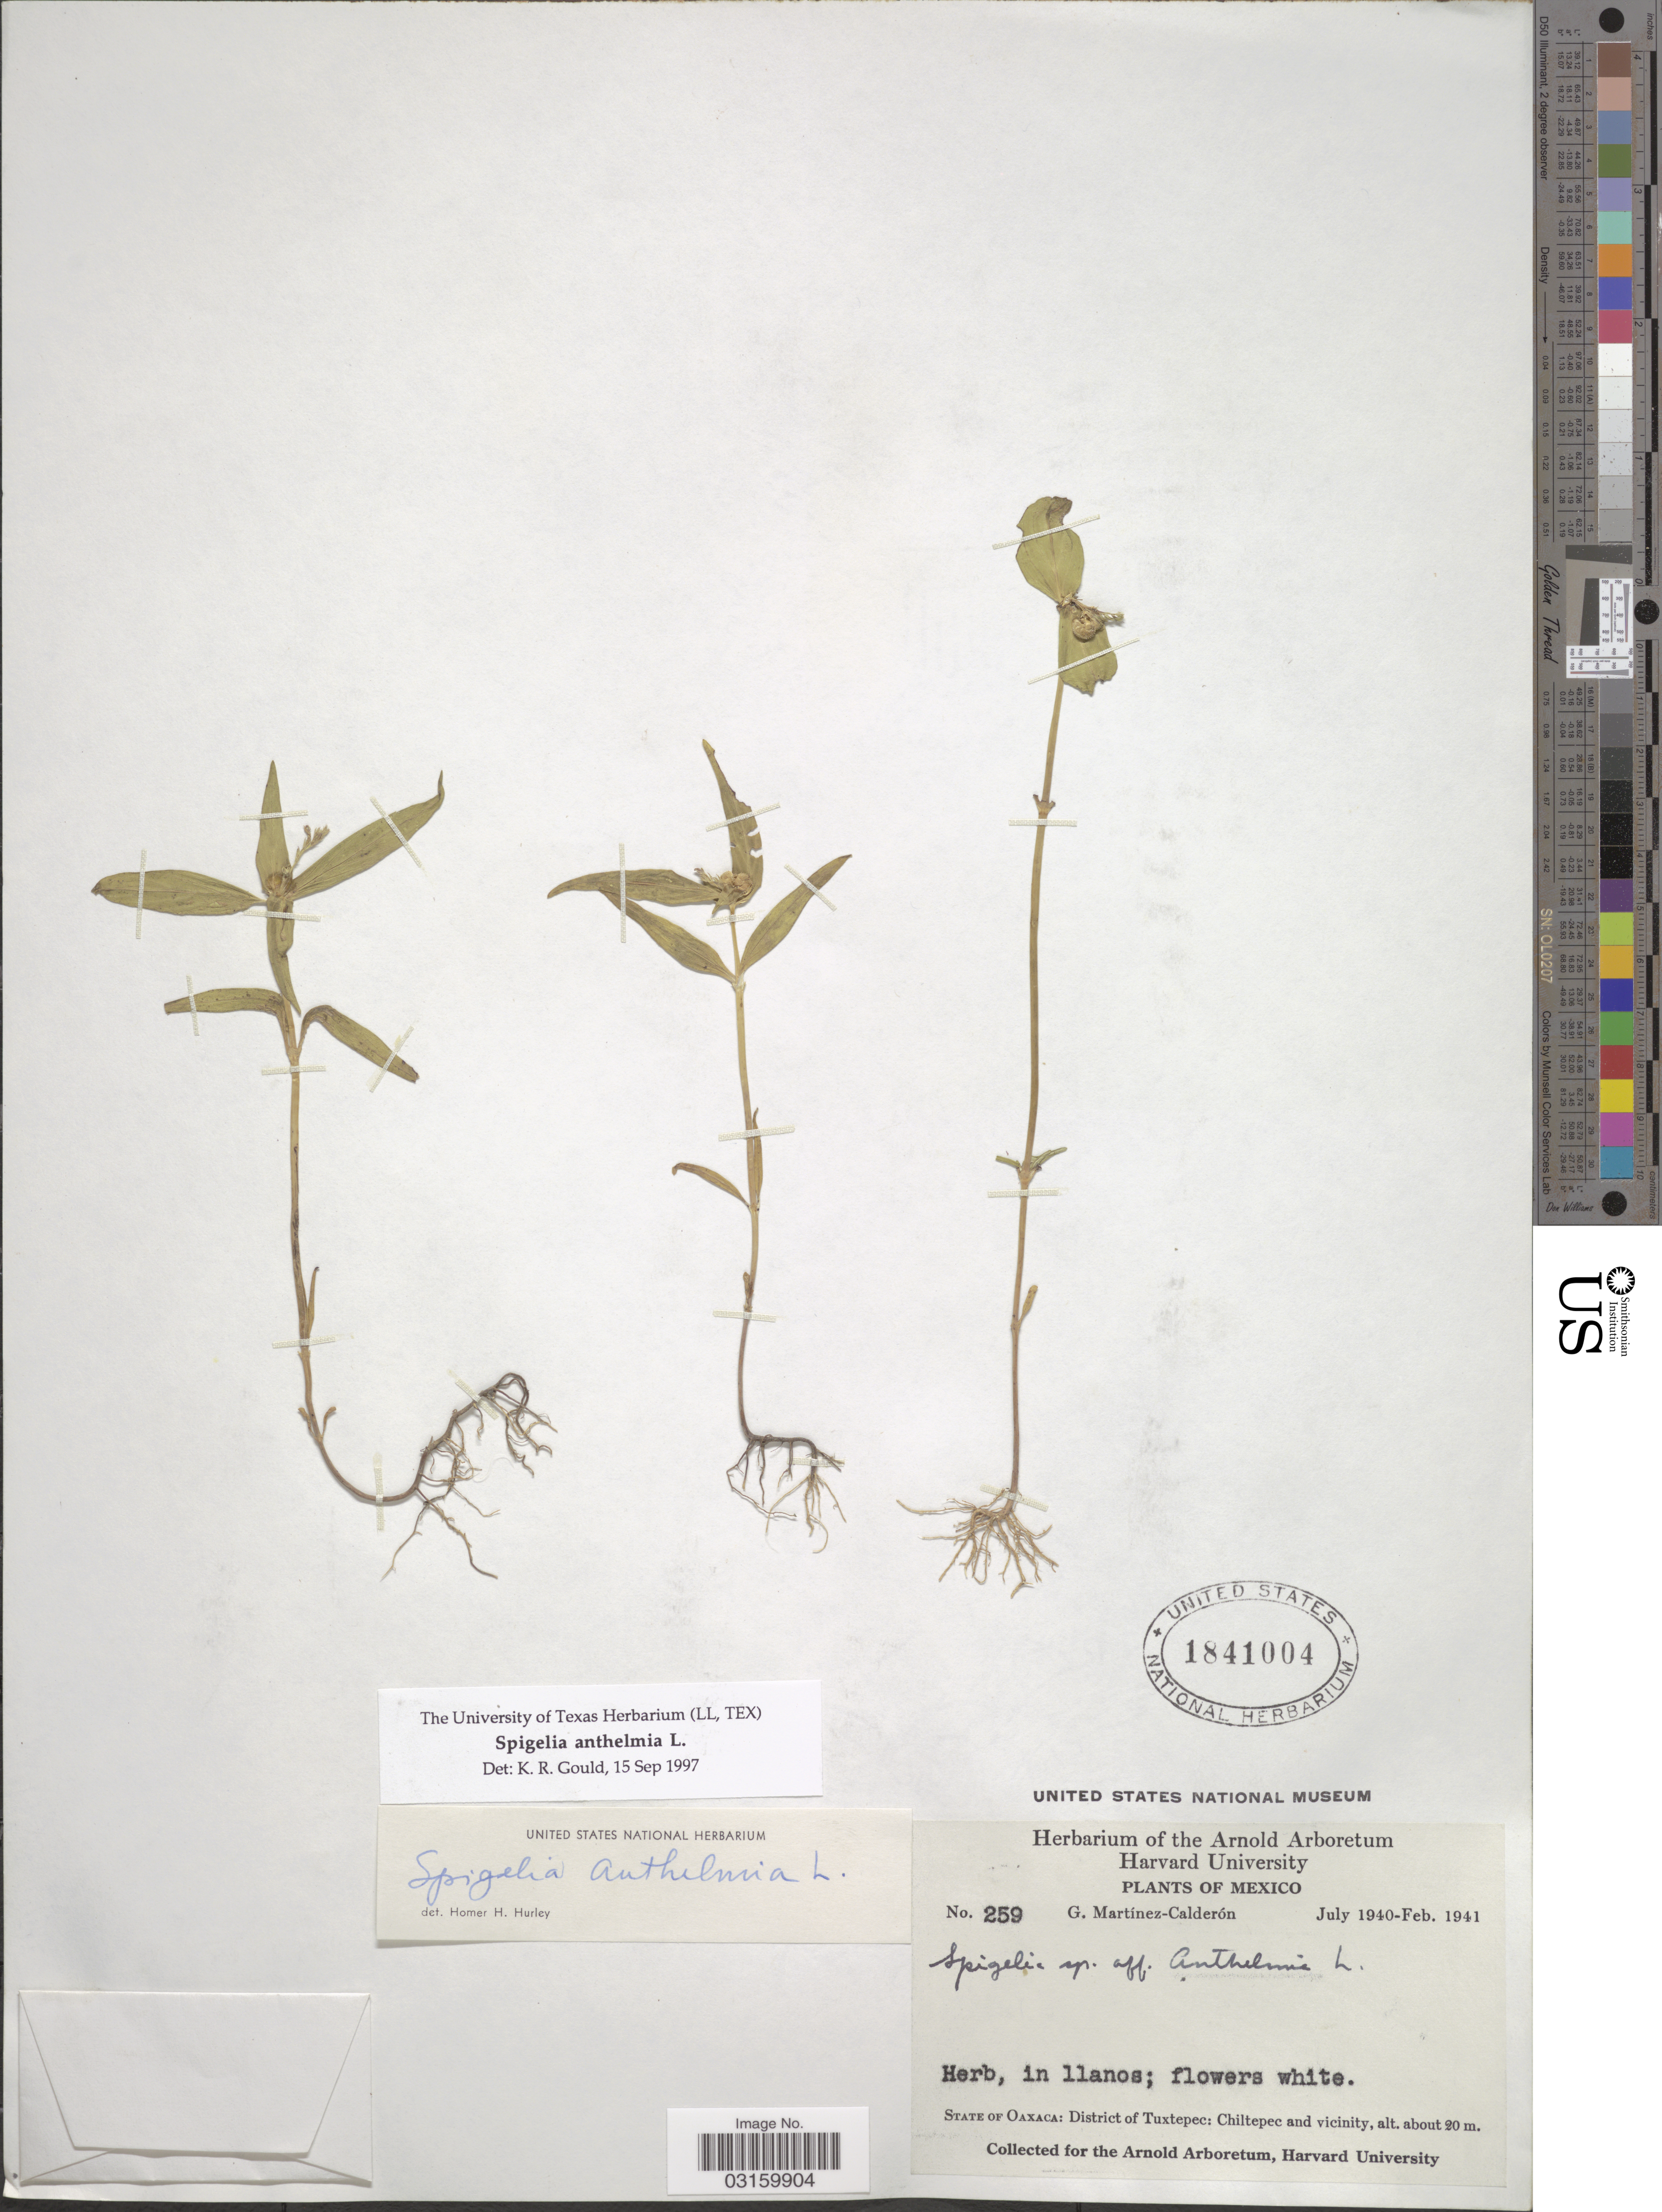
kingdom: Plantae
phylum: Tracheophyta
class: Magnoliopsida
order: Gentianales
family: Loganiaceae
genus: Spigelia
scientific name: Spigelia anthelmia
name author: L.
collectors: G. Martínez Calderón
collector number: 259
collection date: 1940-07/1941-02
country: Mexico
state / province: Oaxaca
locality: District of Tuxtepec: Chiltepec and vicinity.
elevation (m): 20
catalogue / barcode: US 1841004